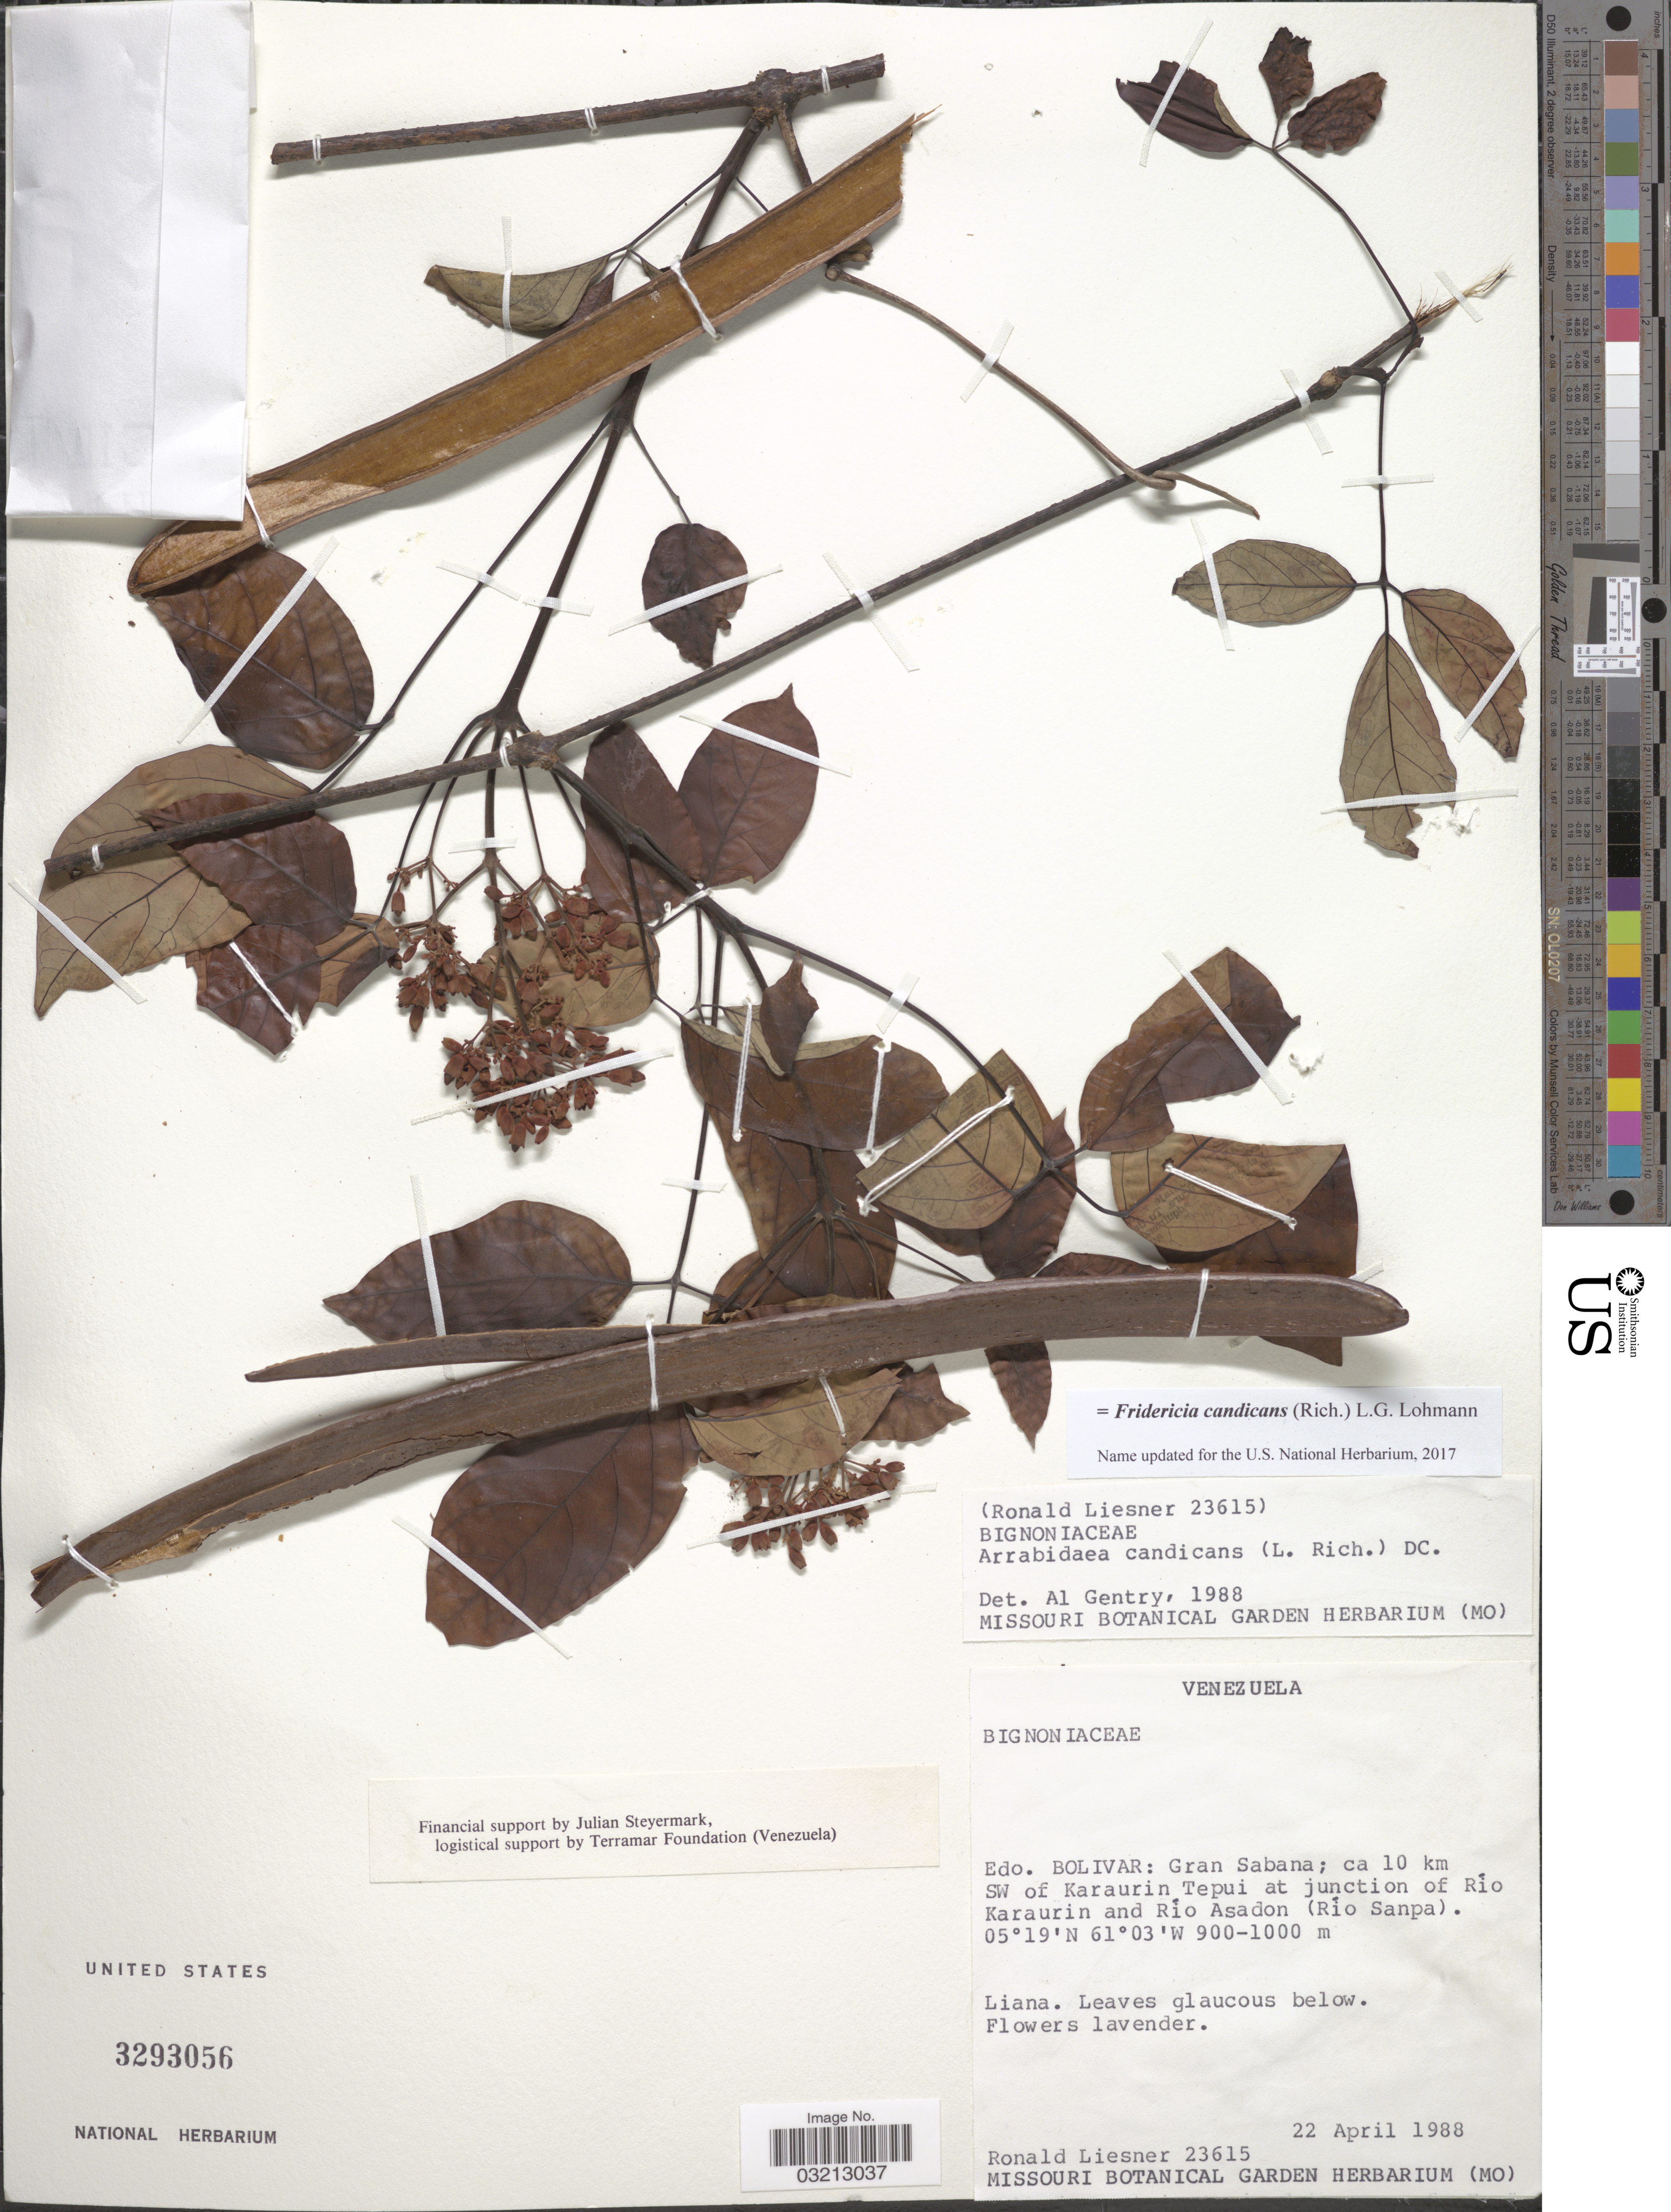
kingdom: Plantae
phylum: Tracheophyta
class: Magnoliopsida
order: Lamiales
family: Bignoniaceae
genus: Fridericia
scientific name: Fridericia candicans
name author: (Rich.) L.G. Lohmann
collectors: R. L. Liesner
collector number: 23615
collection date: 1988-04-22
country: Venezuela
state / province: Bolivar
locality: Gran Sabana; ca 10 km SW of Karaurin Tepui at junction of Rio Karaurin and Rio Asadon (Rio Sanpa).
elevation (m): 900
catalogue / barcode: US 3293056